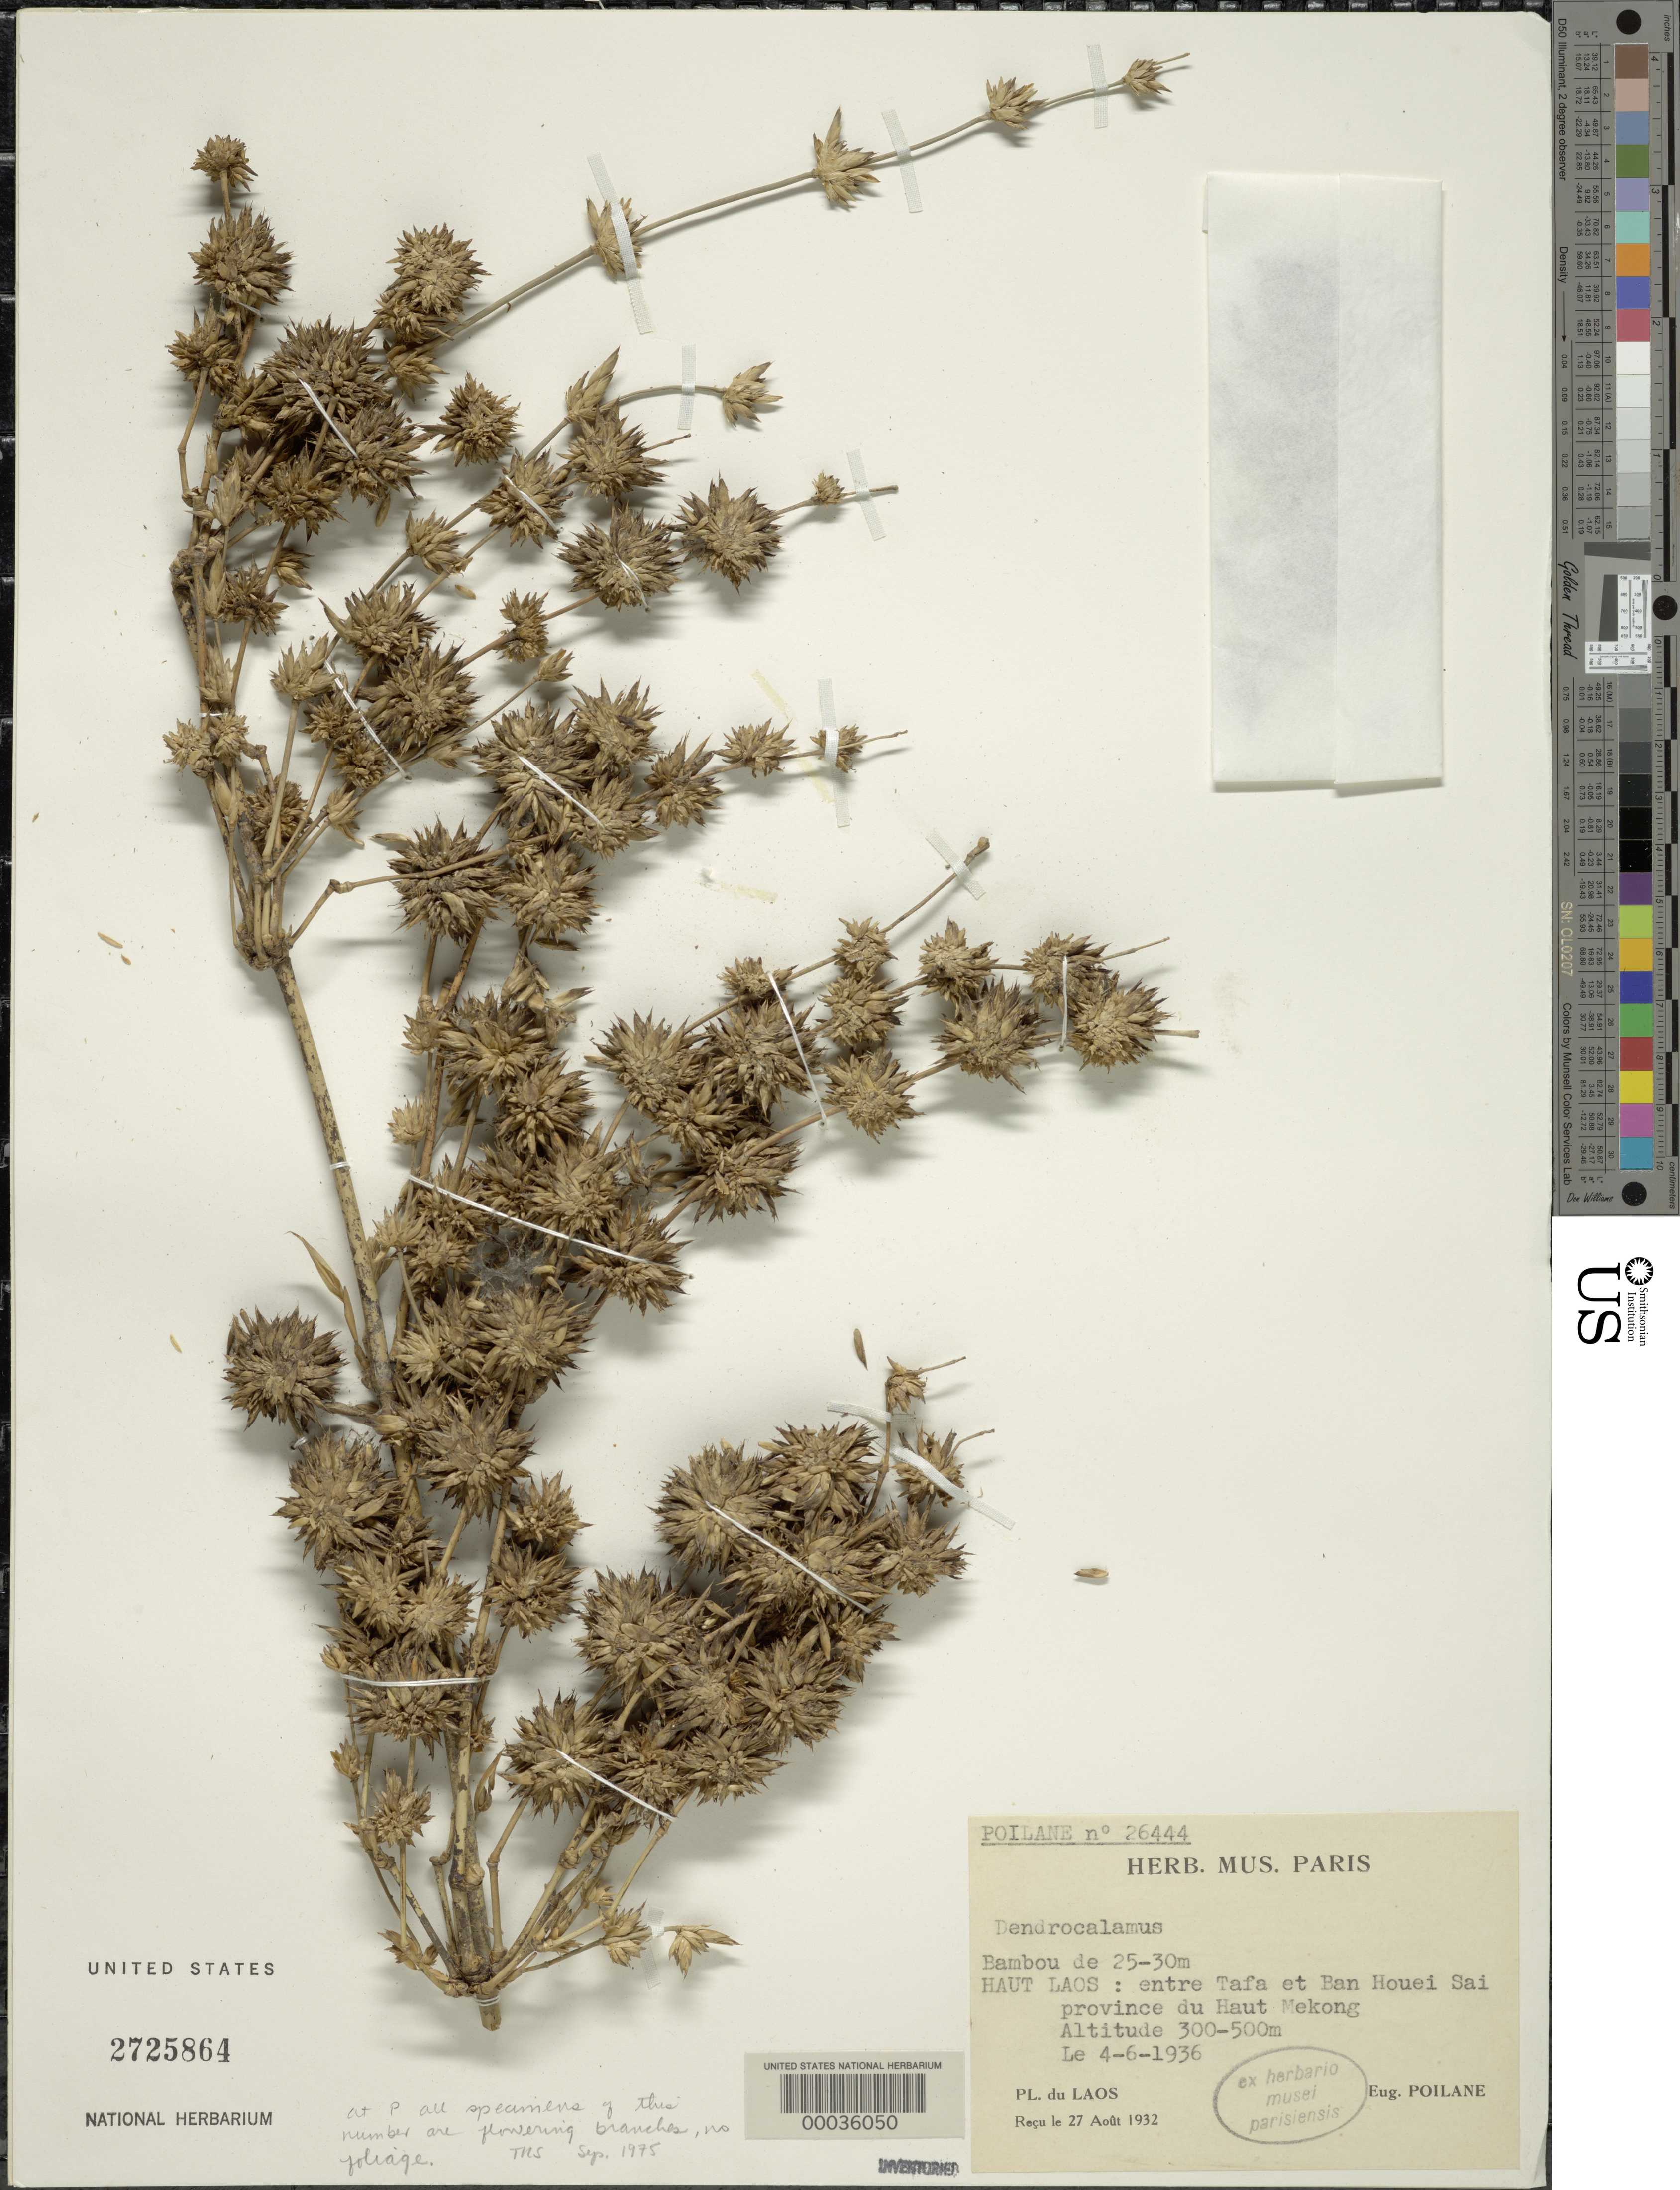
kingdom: Plantae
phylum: Tracheophyta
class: Liliopsida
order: Poales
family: Poaceae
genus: Dendrocalamus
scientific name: Dendrocalamus sp.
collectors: M. Poilane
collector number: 26444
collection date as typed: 06 Apr 1936 or 04 Jun 1936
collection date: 1936-04-06 or 1936-06-04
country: Laos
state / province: Louangnamtha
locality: Ban Houei Sai, haut Laos, Province du haut Mekong. [= LouangNamtha Province]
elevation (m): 300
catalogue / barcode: US 2725864